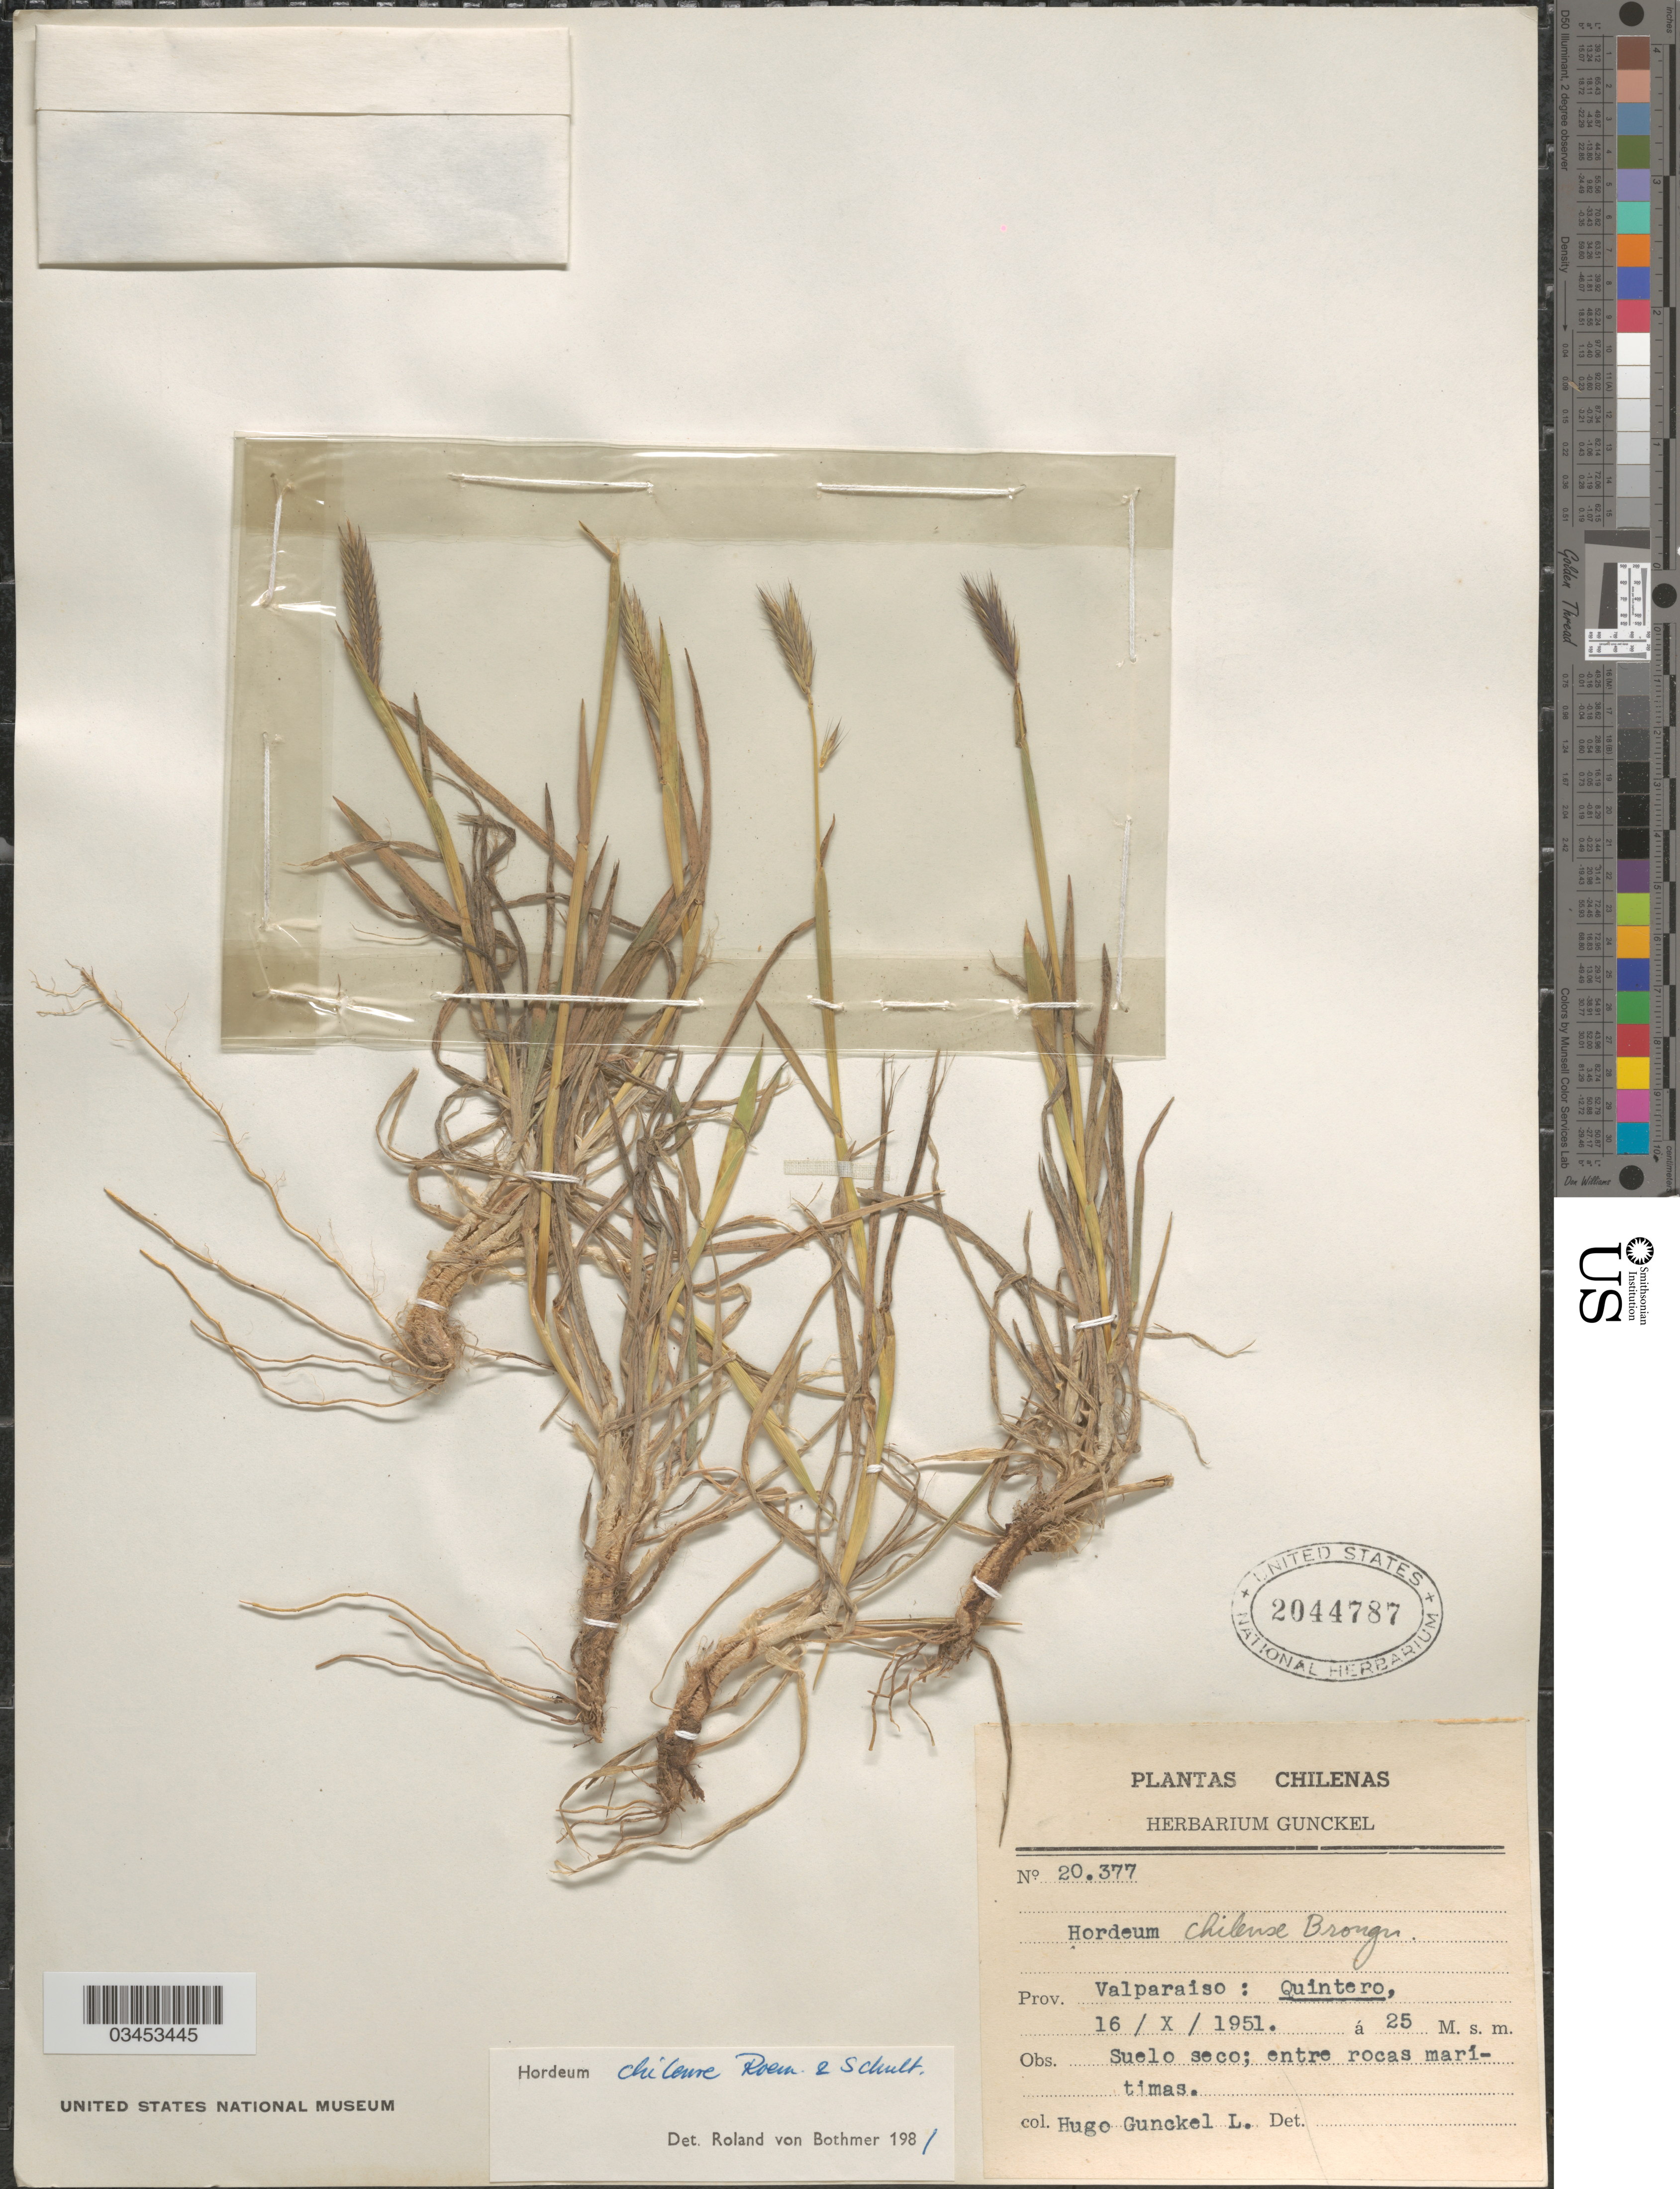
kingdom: Plantae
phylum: Tracheophyta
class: Liliopsida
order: Poales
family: Poaceae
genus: Hordeum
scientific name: Hordeum comosum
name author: J. Presl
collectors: H. Gunckel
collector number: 20377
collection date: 1951-10-16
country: Chile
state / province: Valparaíso (V)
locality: Prov. Valparaiso: Quintero.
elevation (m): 25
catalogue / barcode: US 2044787